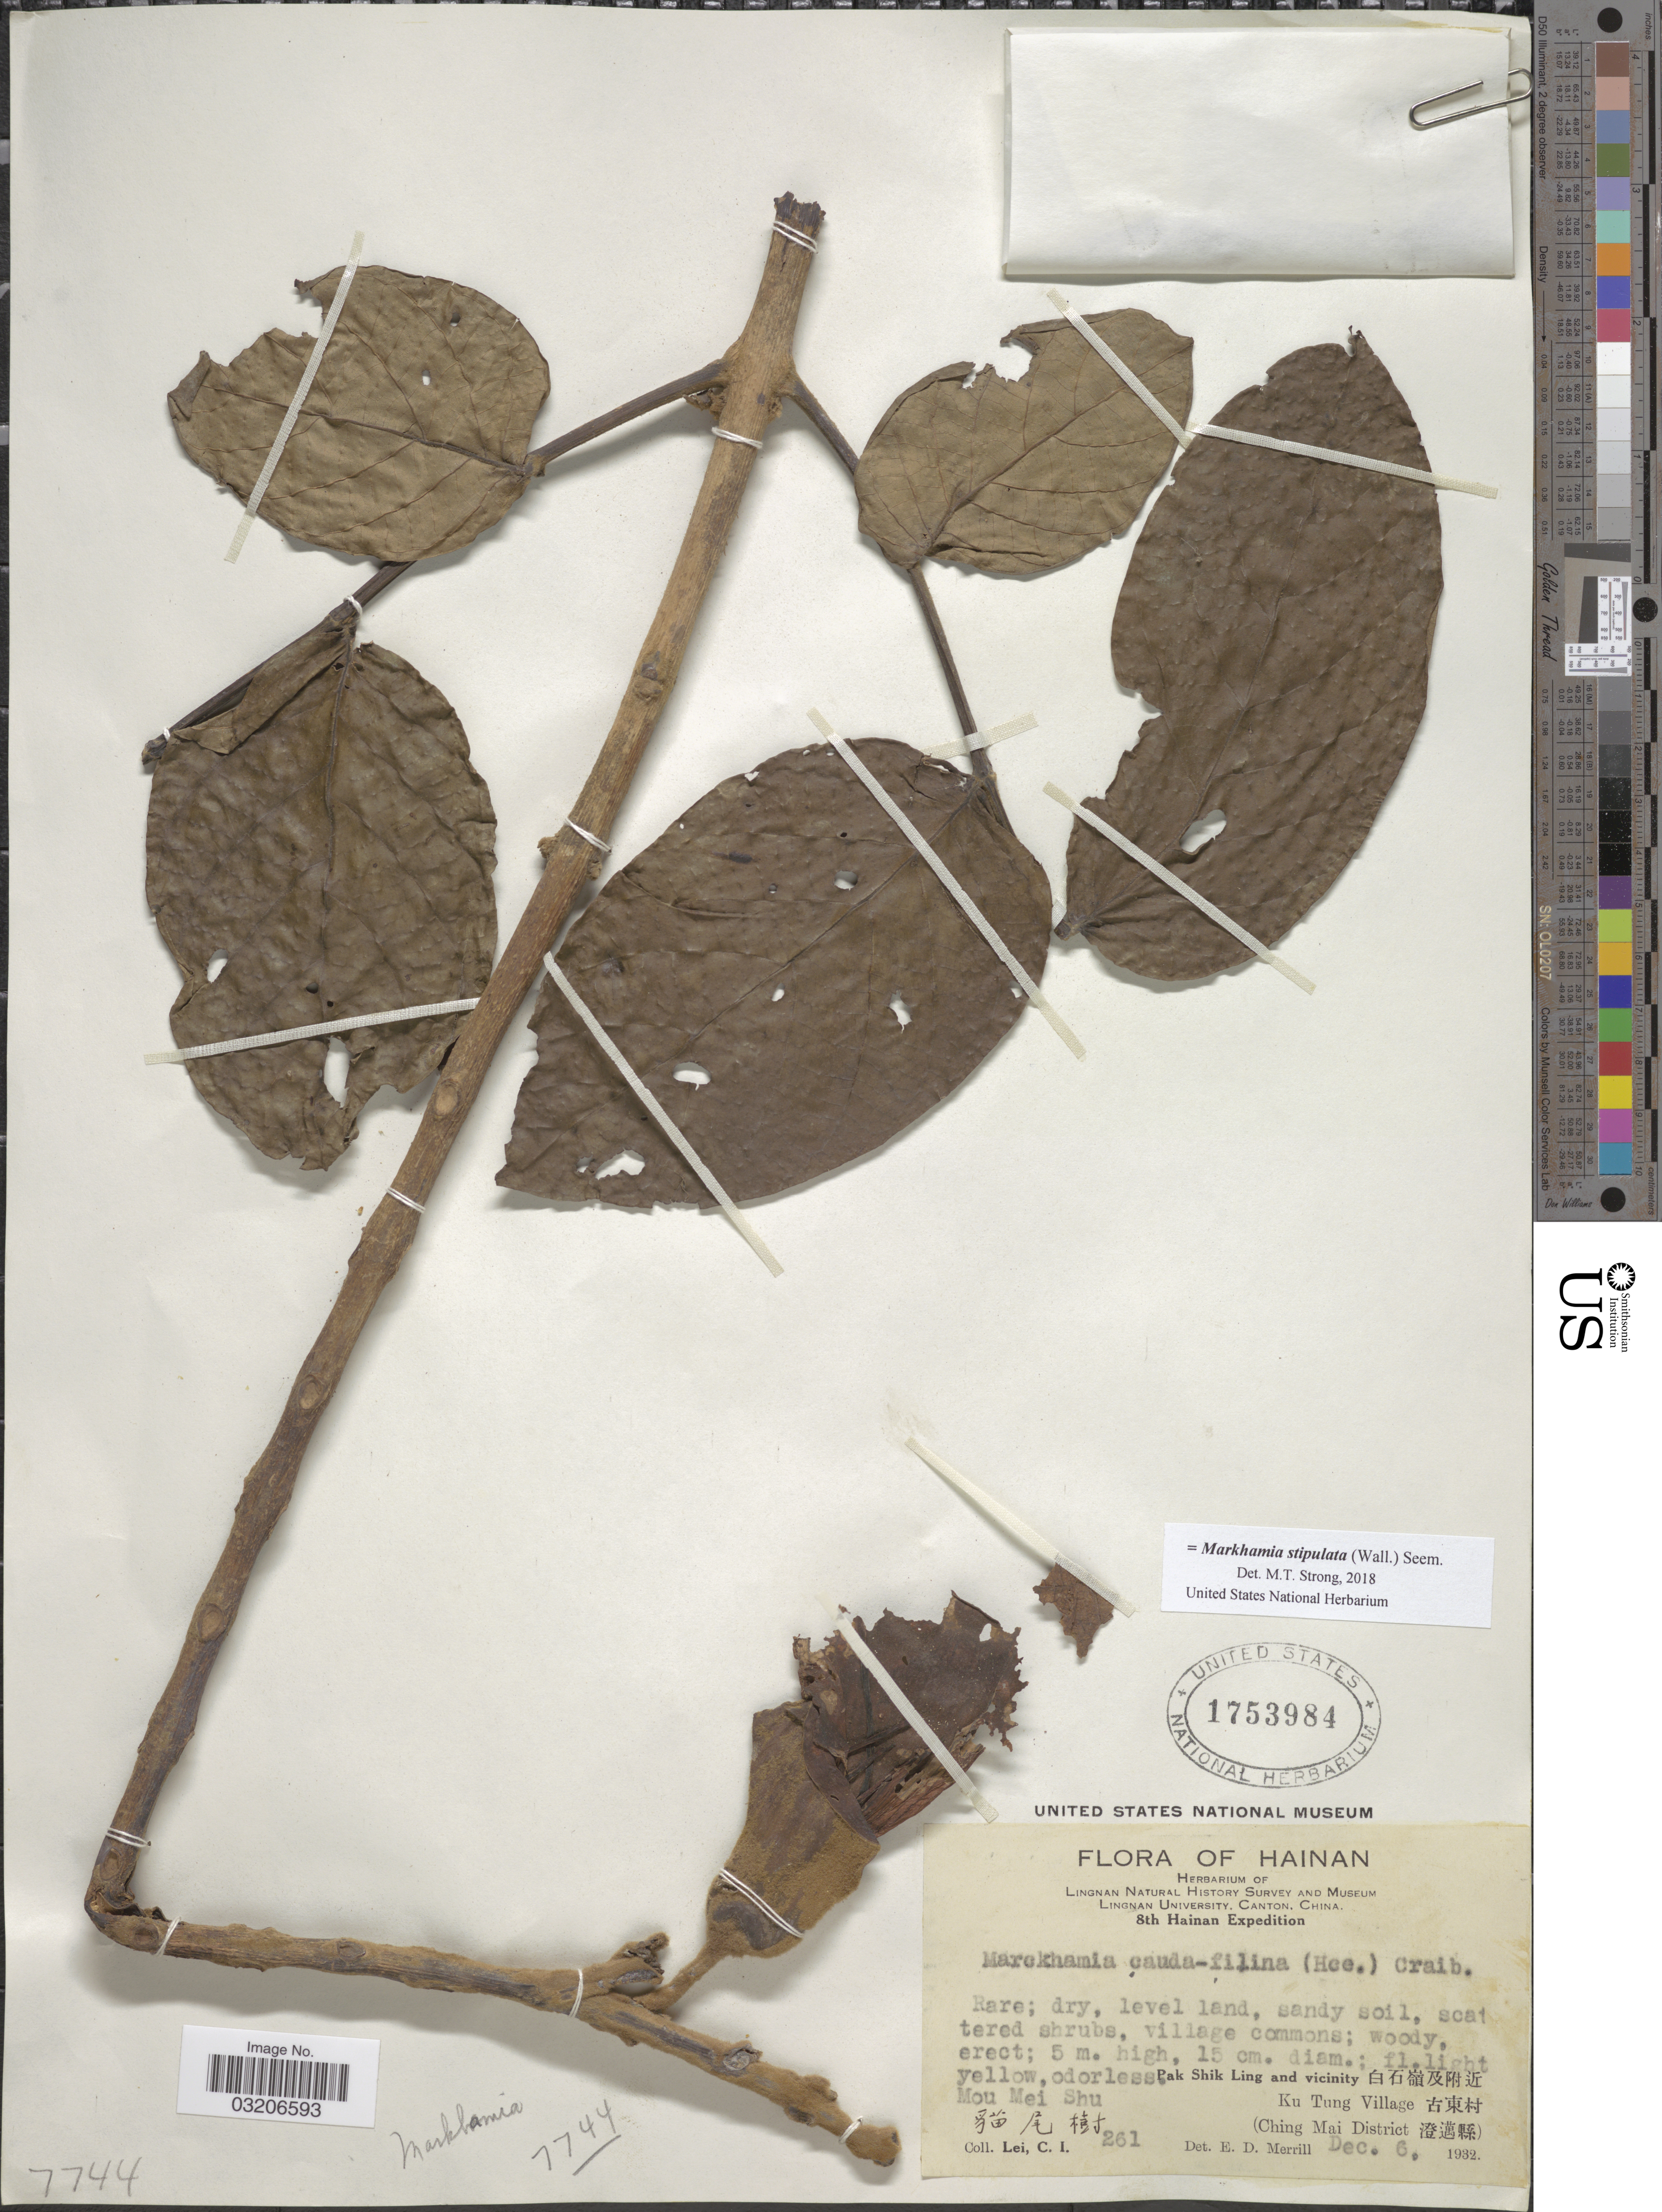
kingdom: Plantae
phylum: Tracheophyta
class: Magnoliopsida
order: Lamiales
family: Bignoniaceae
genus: Markhamia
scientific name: Markhamia stipulata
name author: (Wall.) Seem.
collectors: C. I. Lei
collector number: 261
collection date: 1932-12-06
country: China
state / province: Hainan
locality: Pak Shik Ling and vicinity. Mou Mei Shu. Ku Tung Village (Ching Mai District).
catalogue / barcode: US 1753984